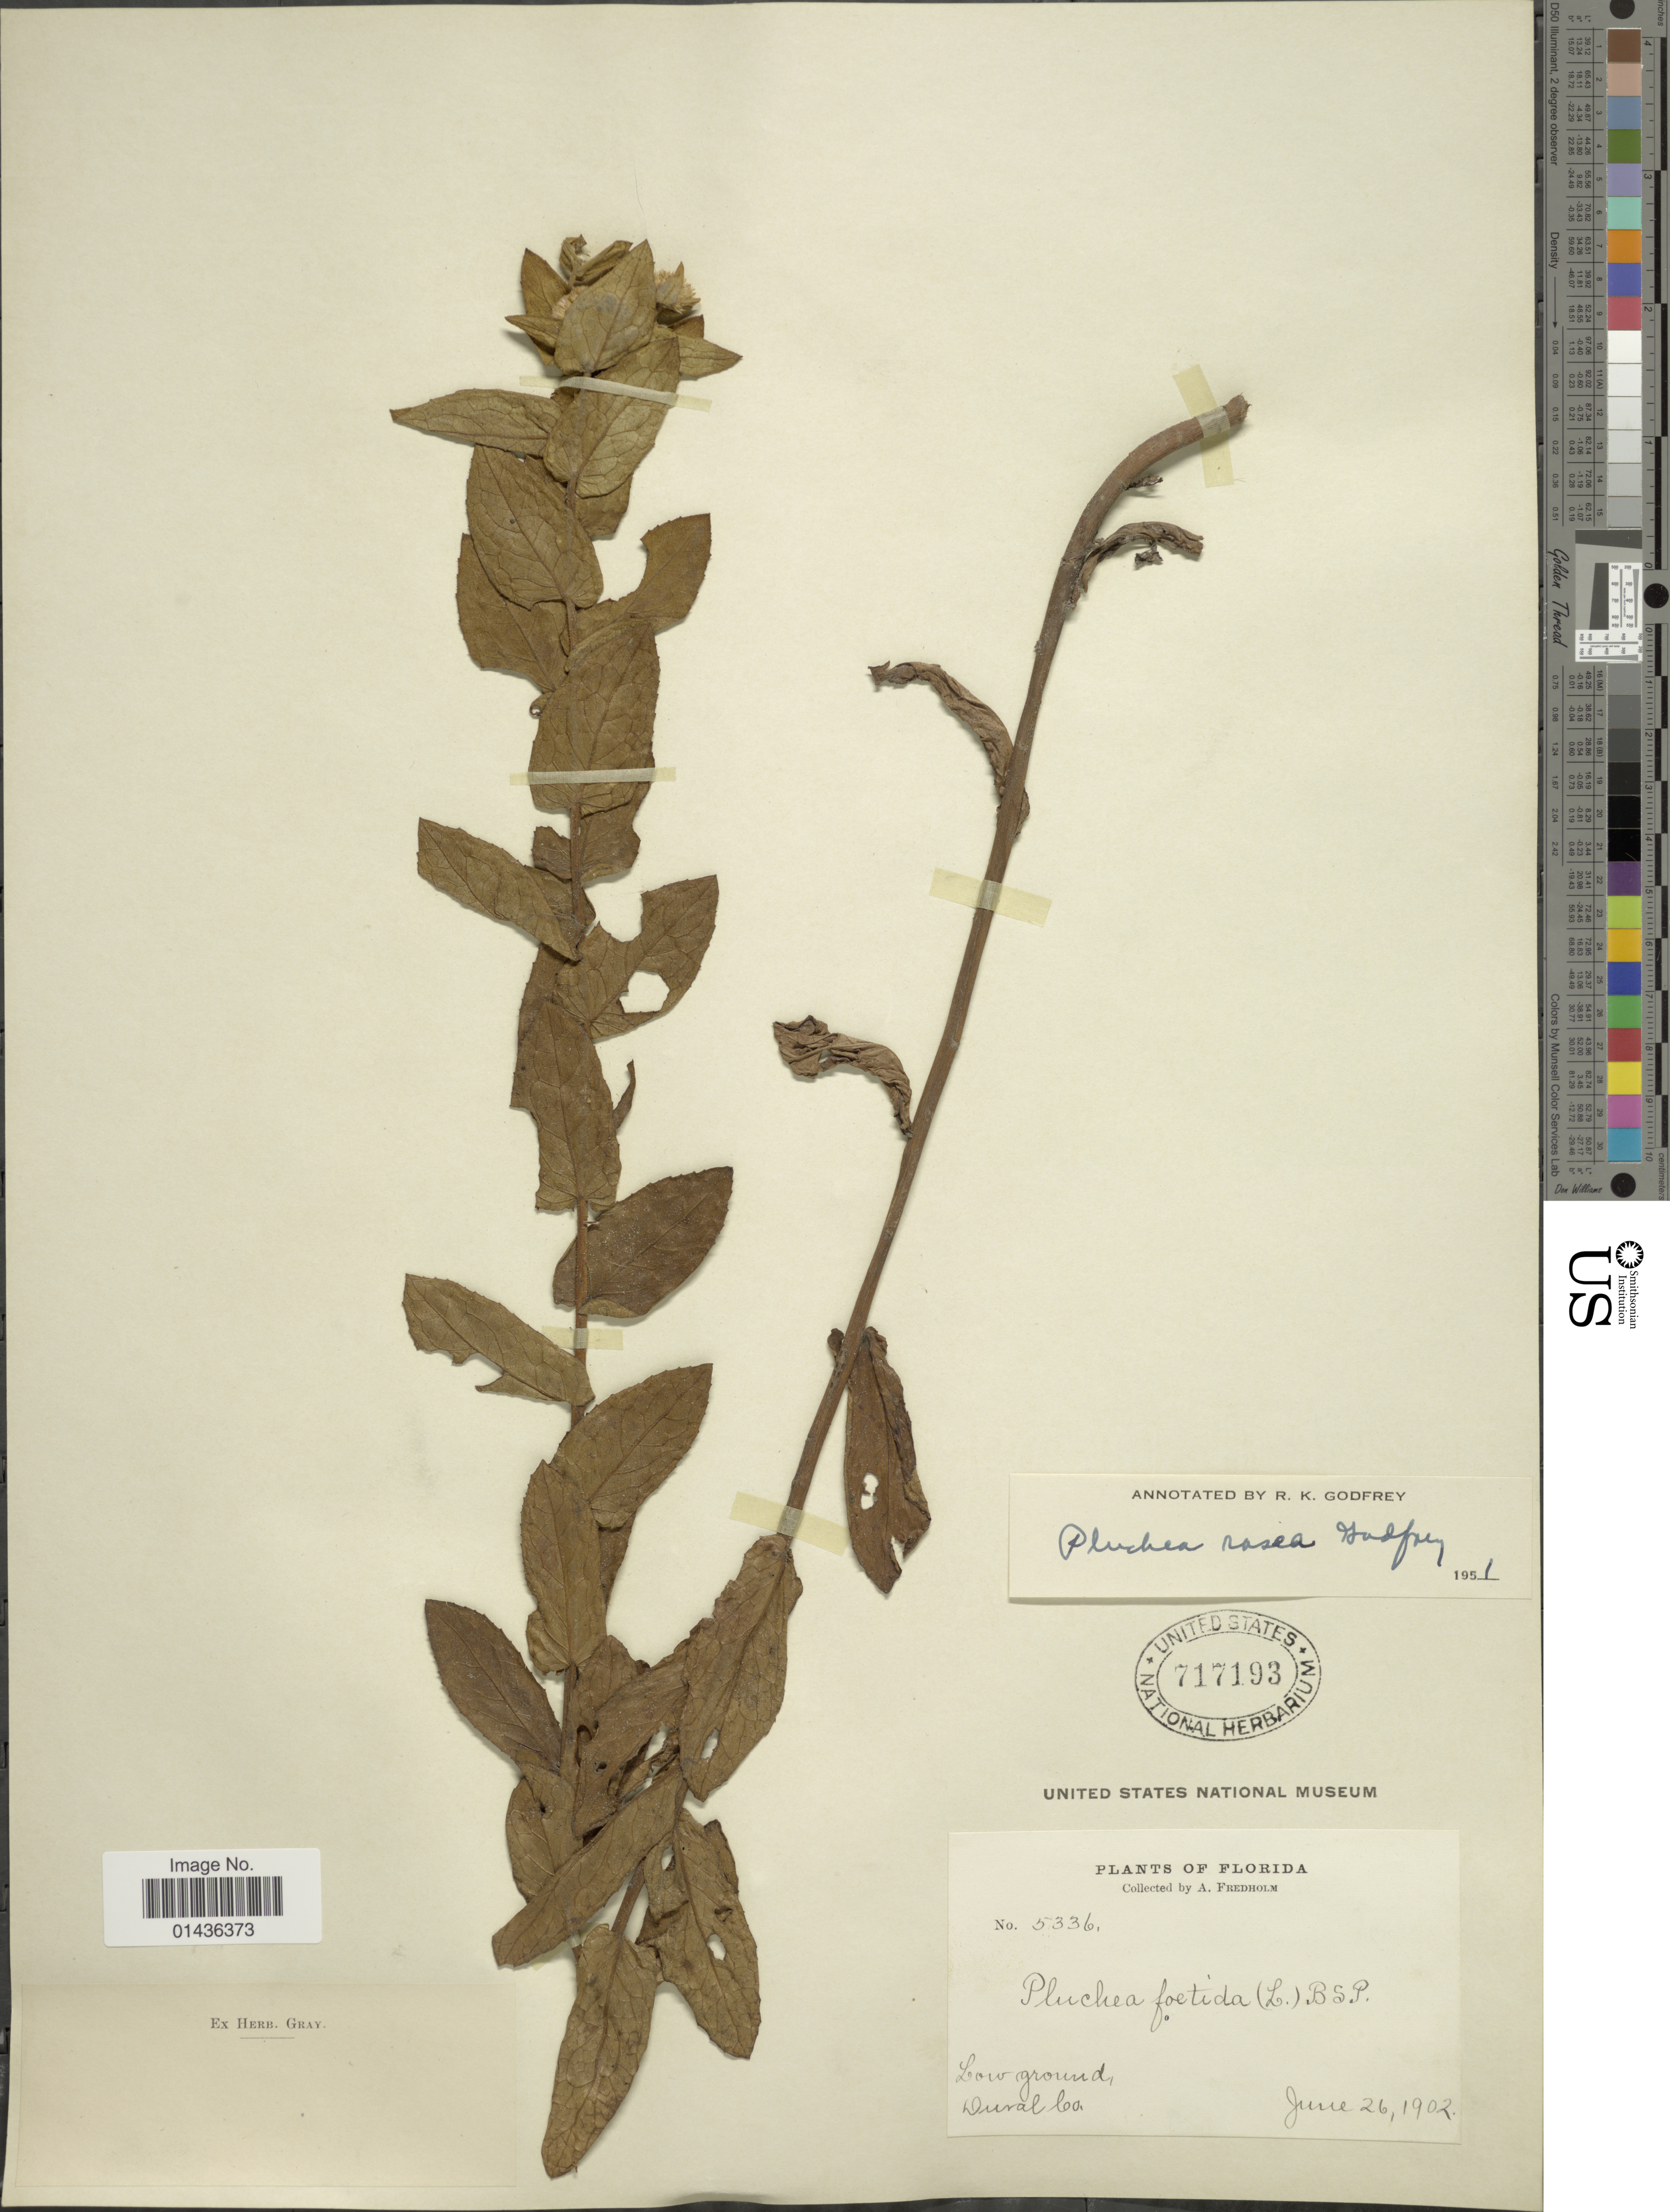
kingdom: Plantae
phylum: Tracheophyta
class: Magnoliopsida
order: Asterales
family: Asteraceae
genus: Pluchea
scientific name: Pluchea rosea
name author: R.K. Godfrey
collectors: A. Fredholm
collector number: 5336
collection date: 1902-06-26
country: United States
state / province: Florida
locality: Dural Co.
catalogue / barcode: US 717193